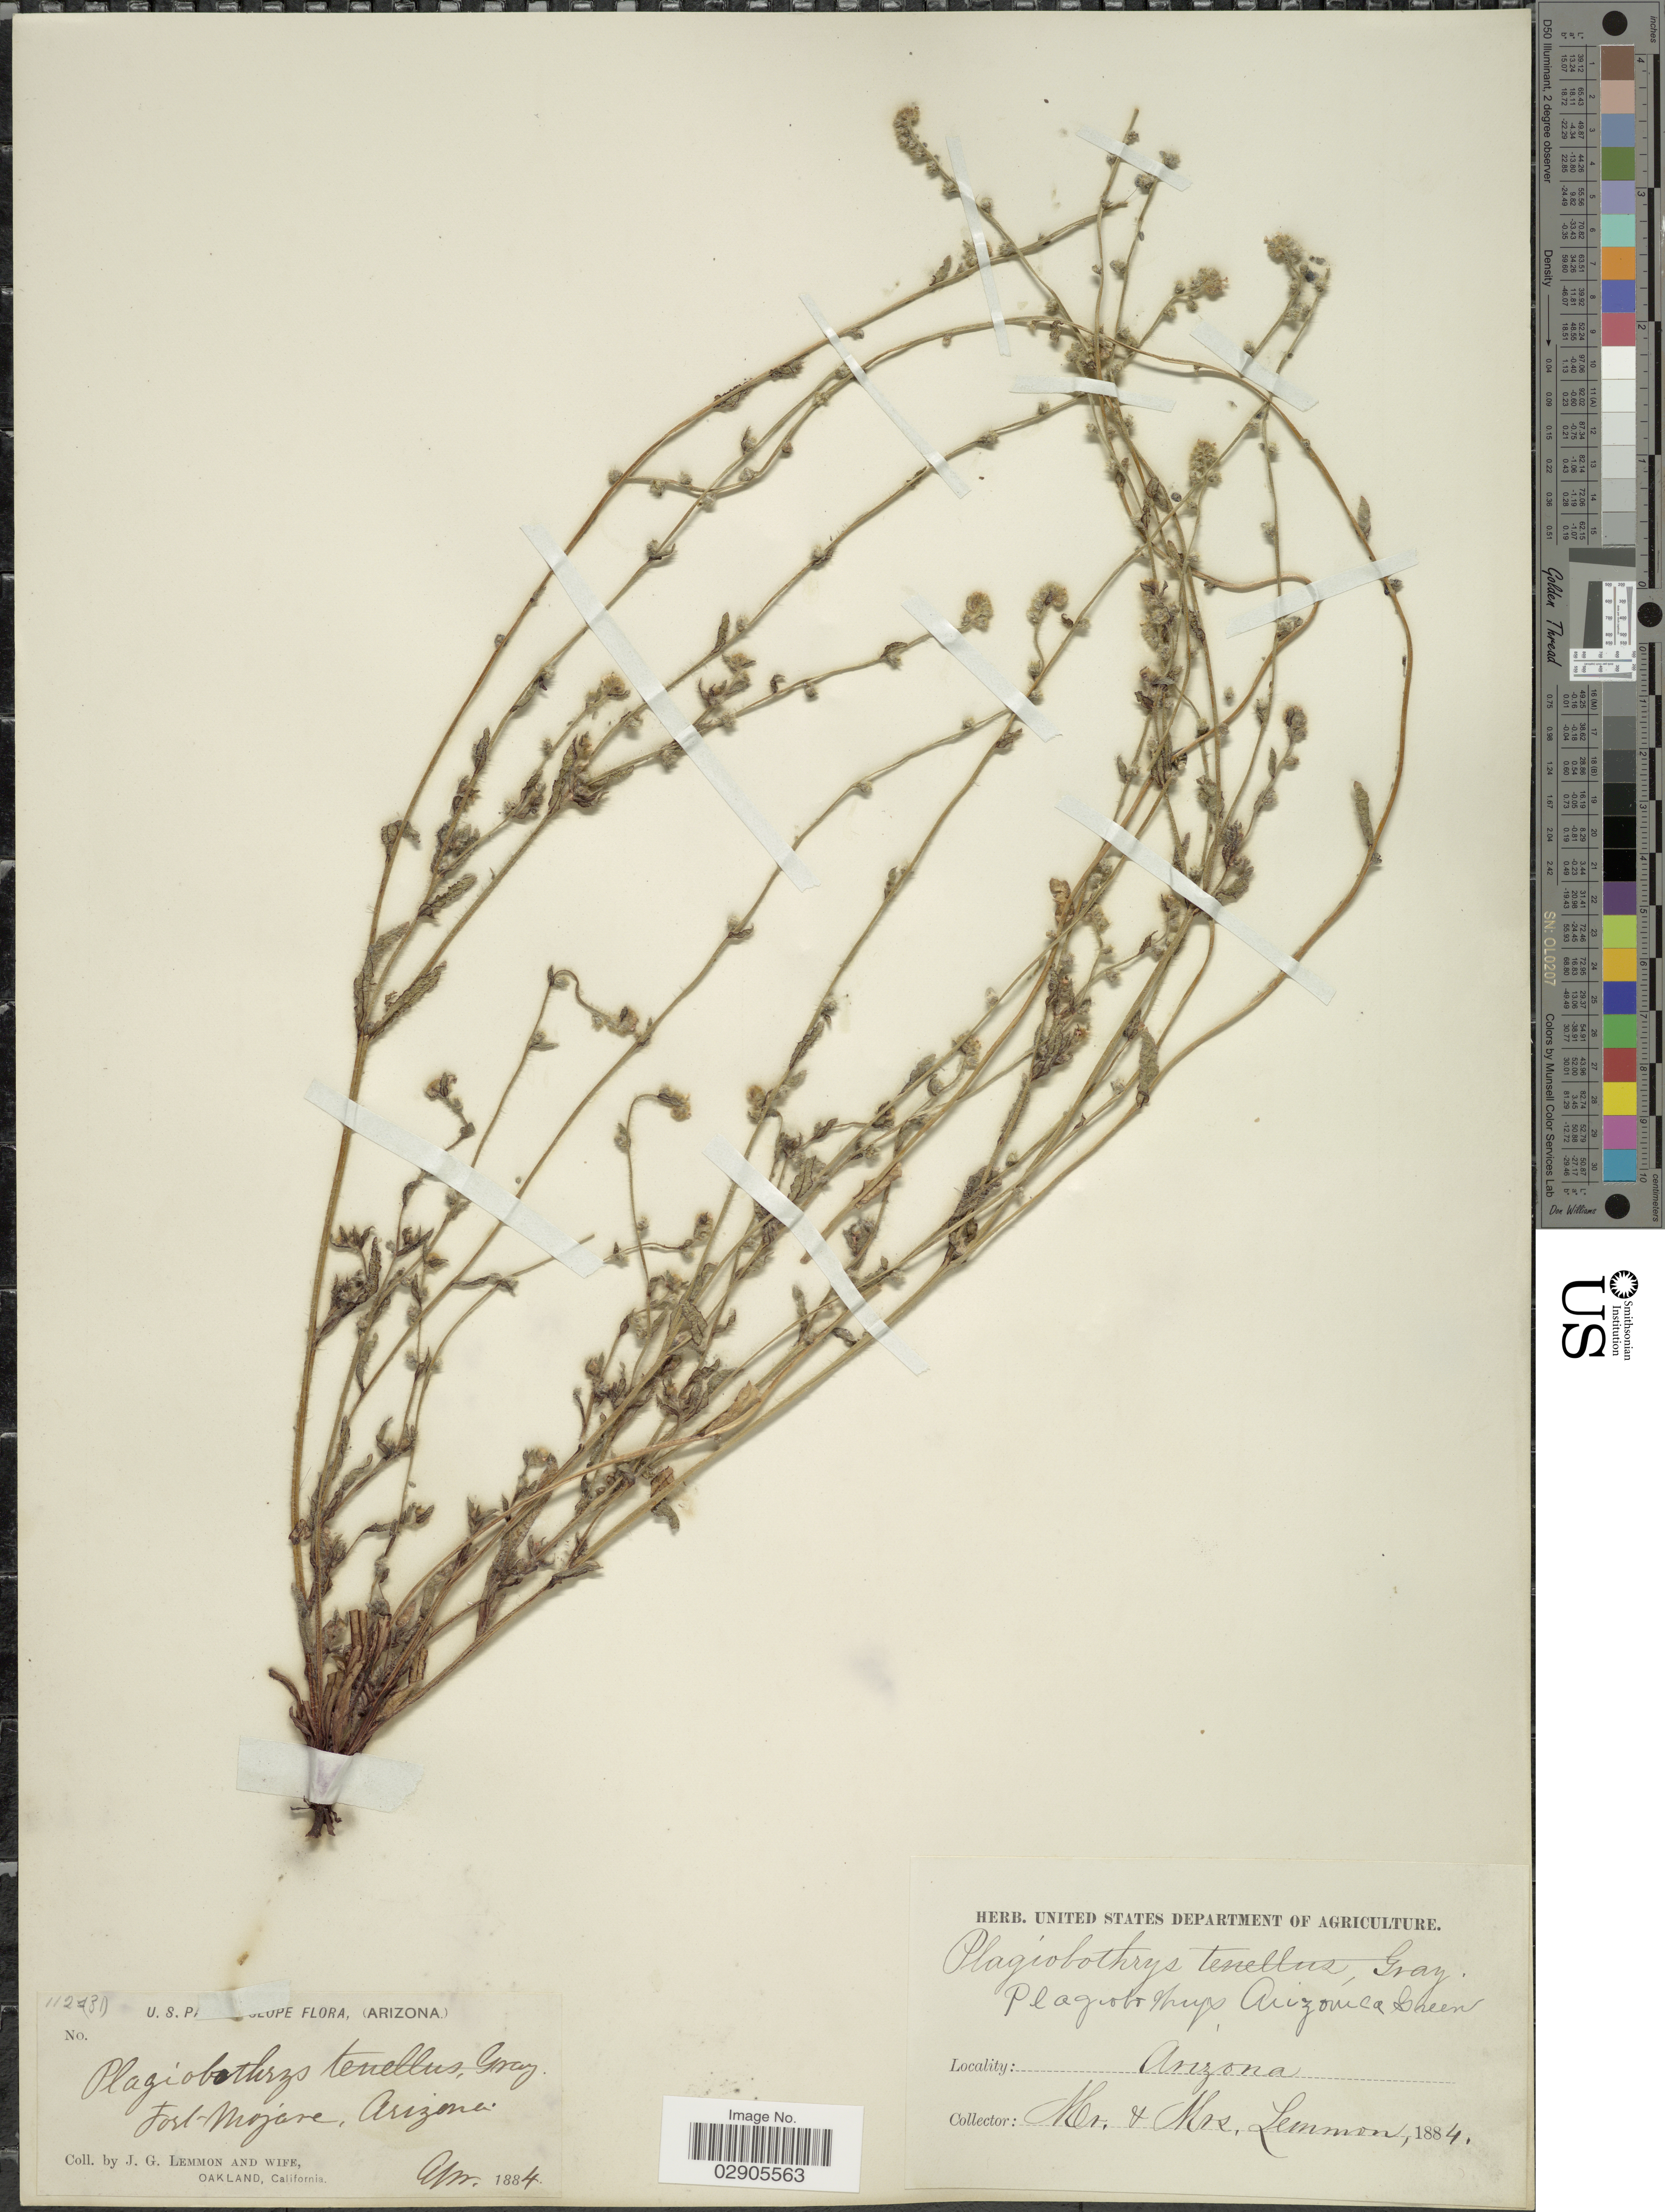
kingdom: Plantae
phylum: Tracheophyta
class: Magnoliopsida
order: Boraginales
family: Boraginaceae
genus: Plagiobothrys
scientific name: Plagiobothrys arizonicus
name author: (A. Gray) Greene ex A. Gray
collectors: J. Lemmon & Mrs. J. G. Lemmon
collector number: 112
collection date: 1884-04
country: United States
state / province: Arizona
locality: Fort-Mojave.